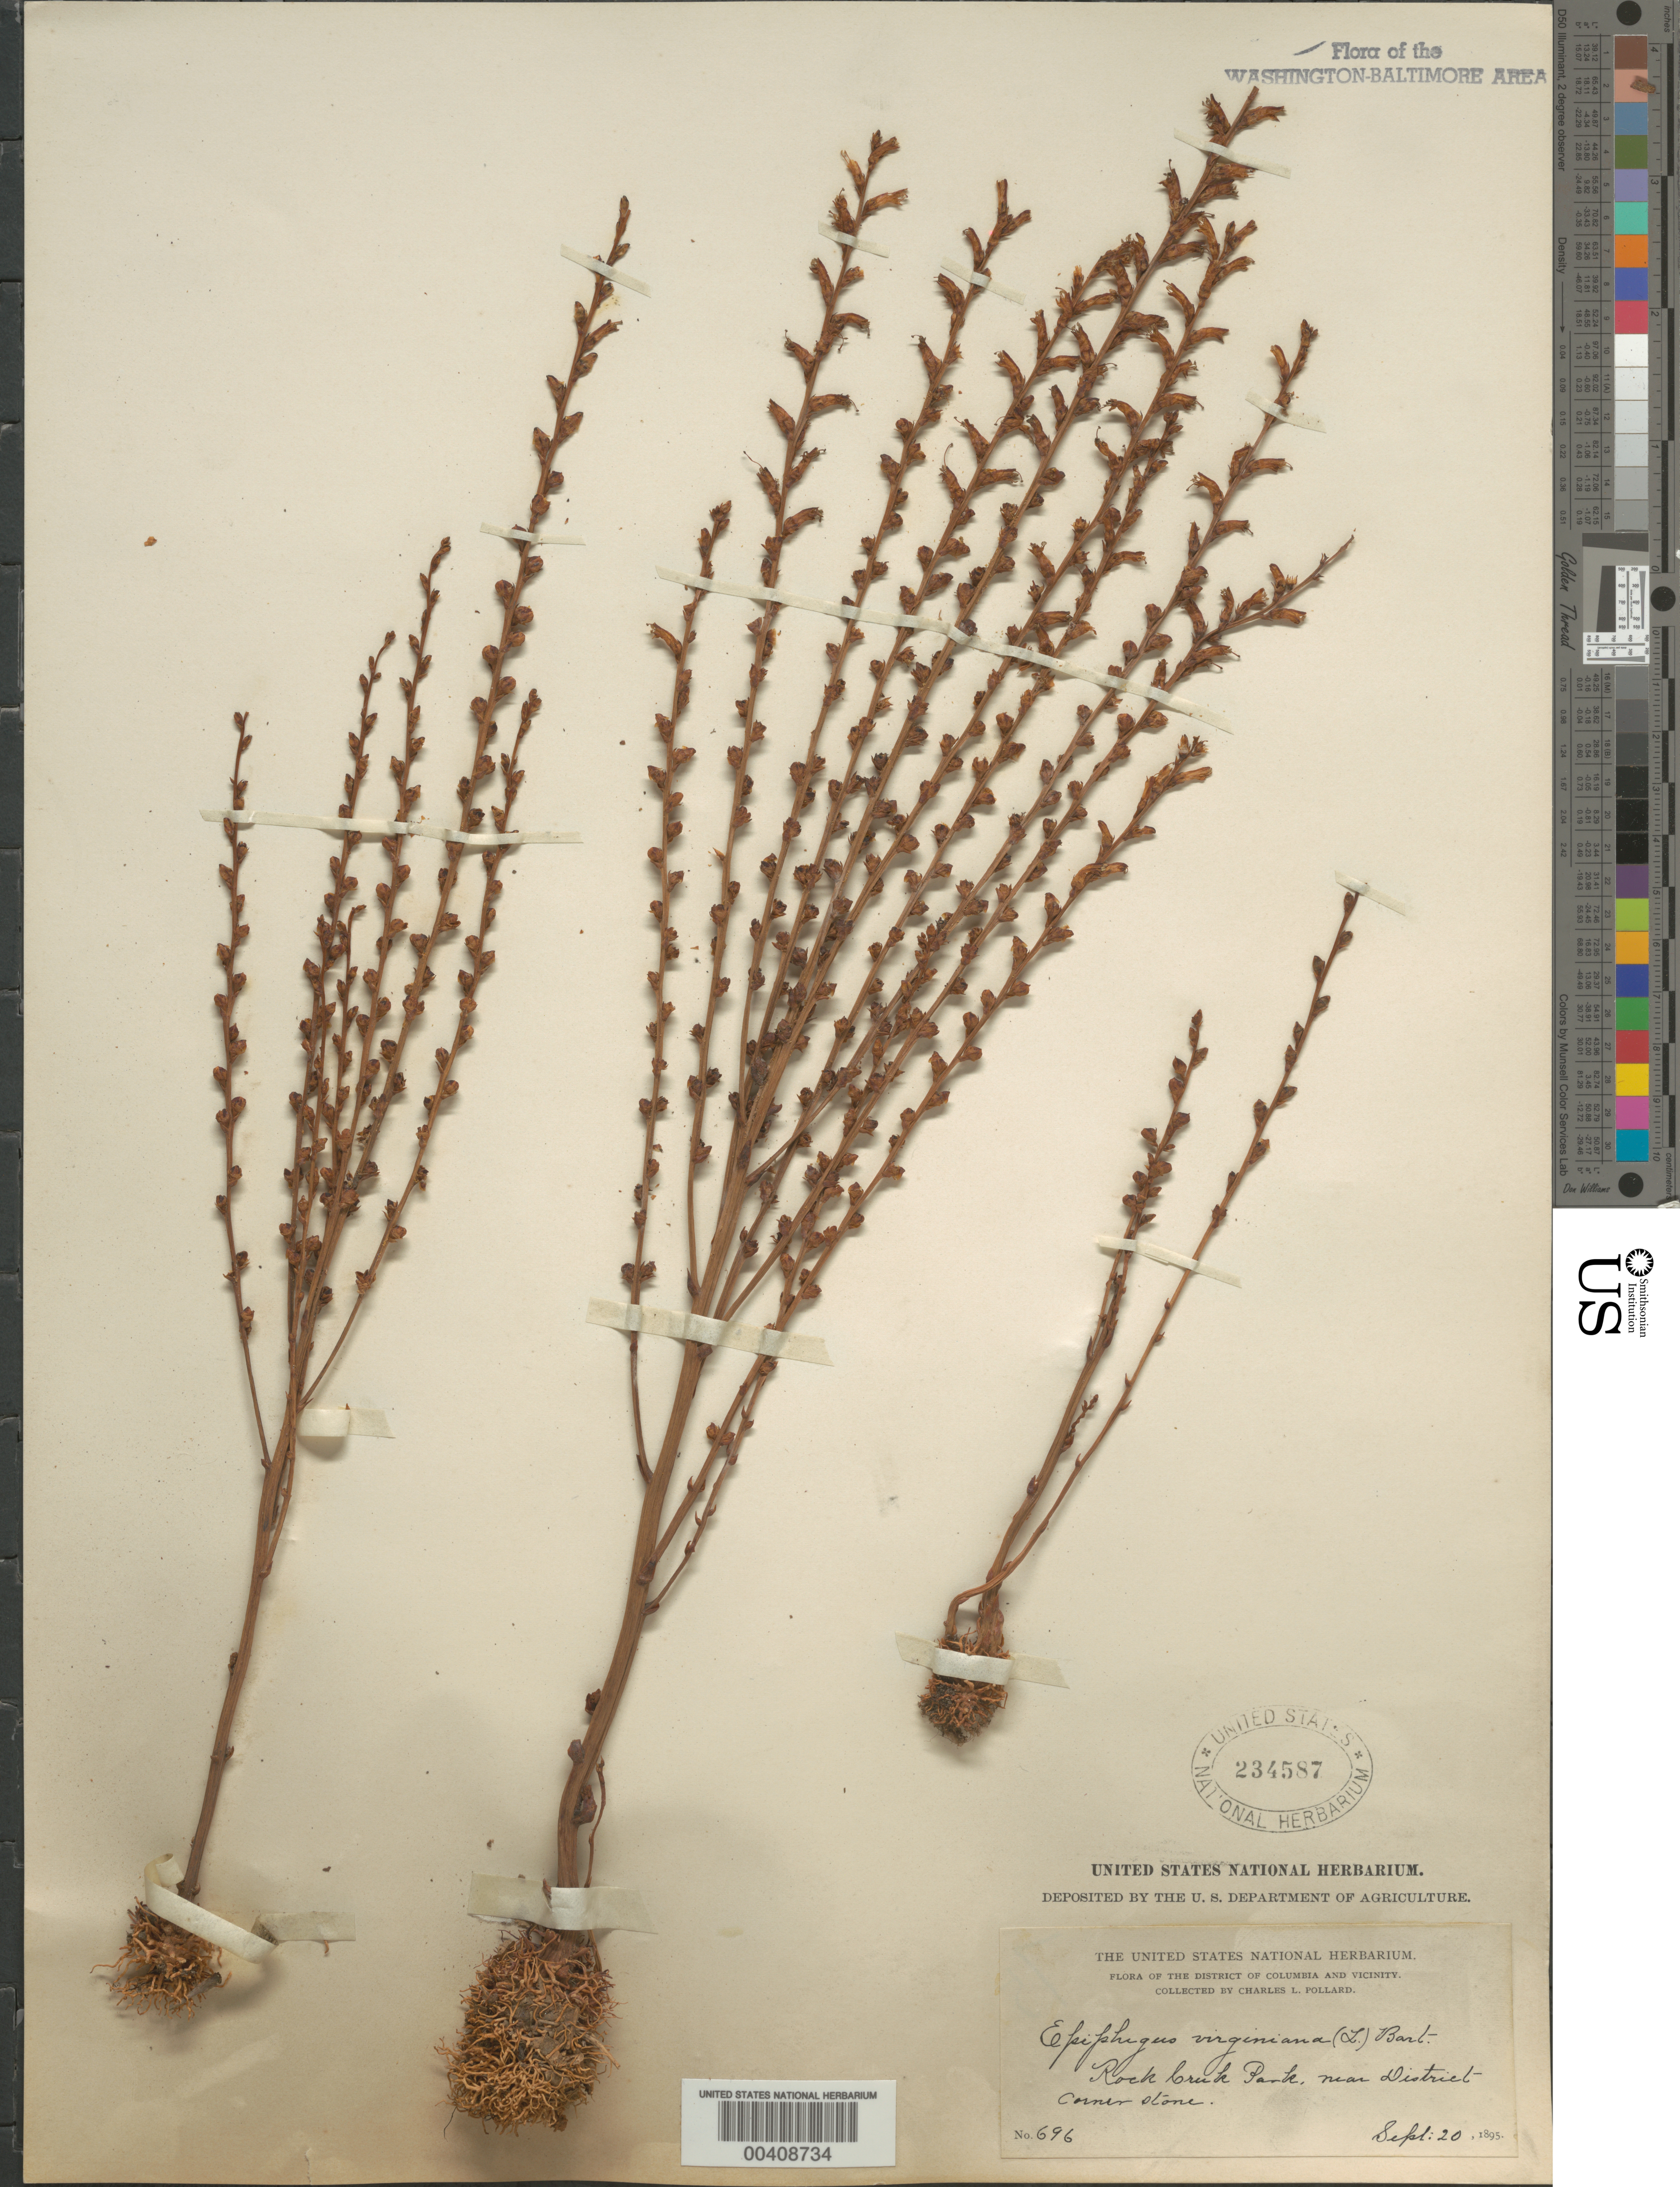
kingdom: Plantae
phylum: Tracheophyta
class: Magnoliopsida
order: Lamiales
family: Orobanchaceae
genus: Epifagus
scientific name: Epifagus virginiana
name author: (L.) W.P.C. Barton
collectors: C. L. Pollard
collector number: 696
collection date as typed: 20 Sep 1895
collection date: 1895-09-20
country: United States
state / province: District of Columbia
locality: Rock Creek Park near District Cornerstone Rock Creek Park and Vicinity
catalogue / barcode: US 234587